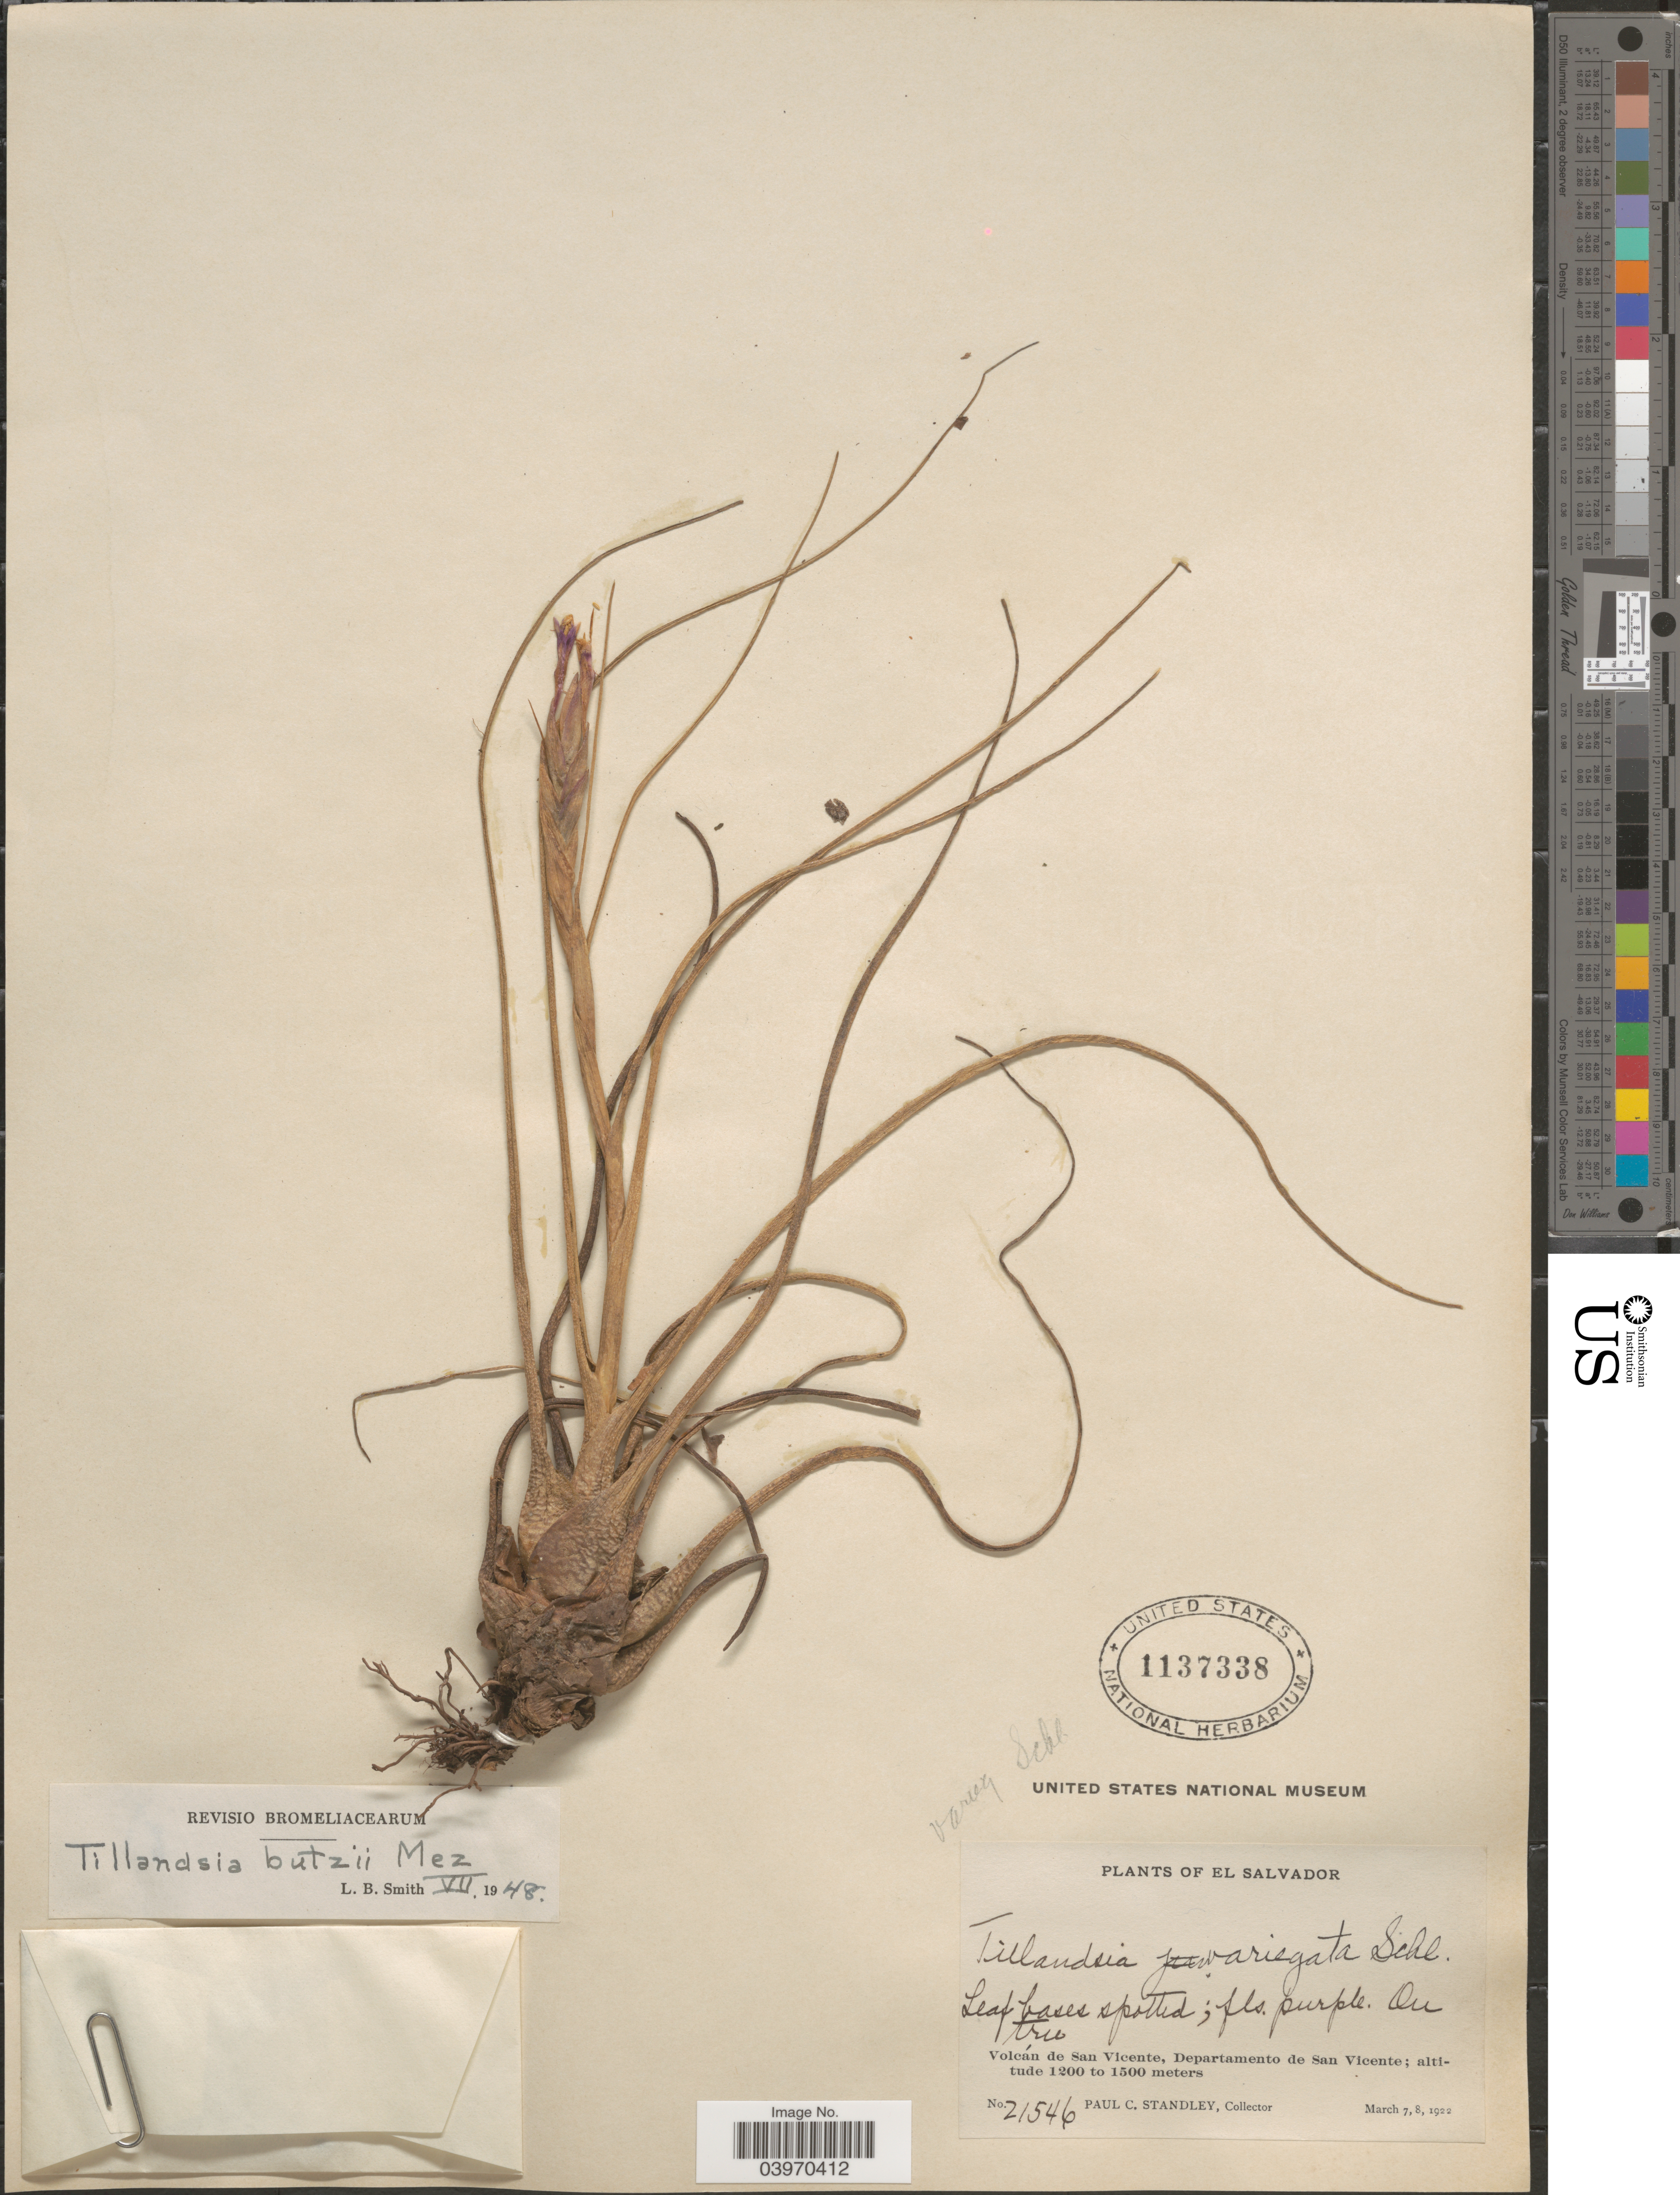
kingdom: Plantae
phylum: Tracheophyta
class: Liliopsida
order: Poales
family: Bromeliaceae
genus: Tillandsia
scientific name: Tillandsia butzii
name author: Mez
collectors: P. C. Standley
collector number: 21546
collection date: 1922-03-07/1922-03-08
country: El Salvador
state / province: San Vincente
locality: Volcán de San Vicente, Departamento de San Vicente.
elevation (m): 1200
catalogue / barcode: US 1137338